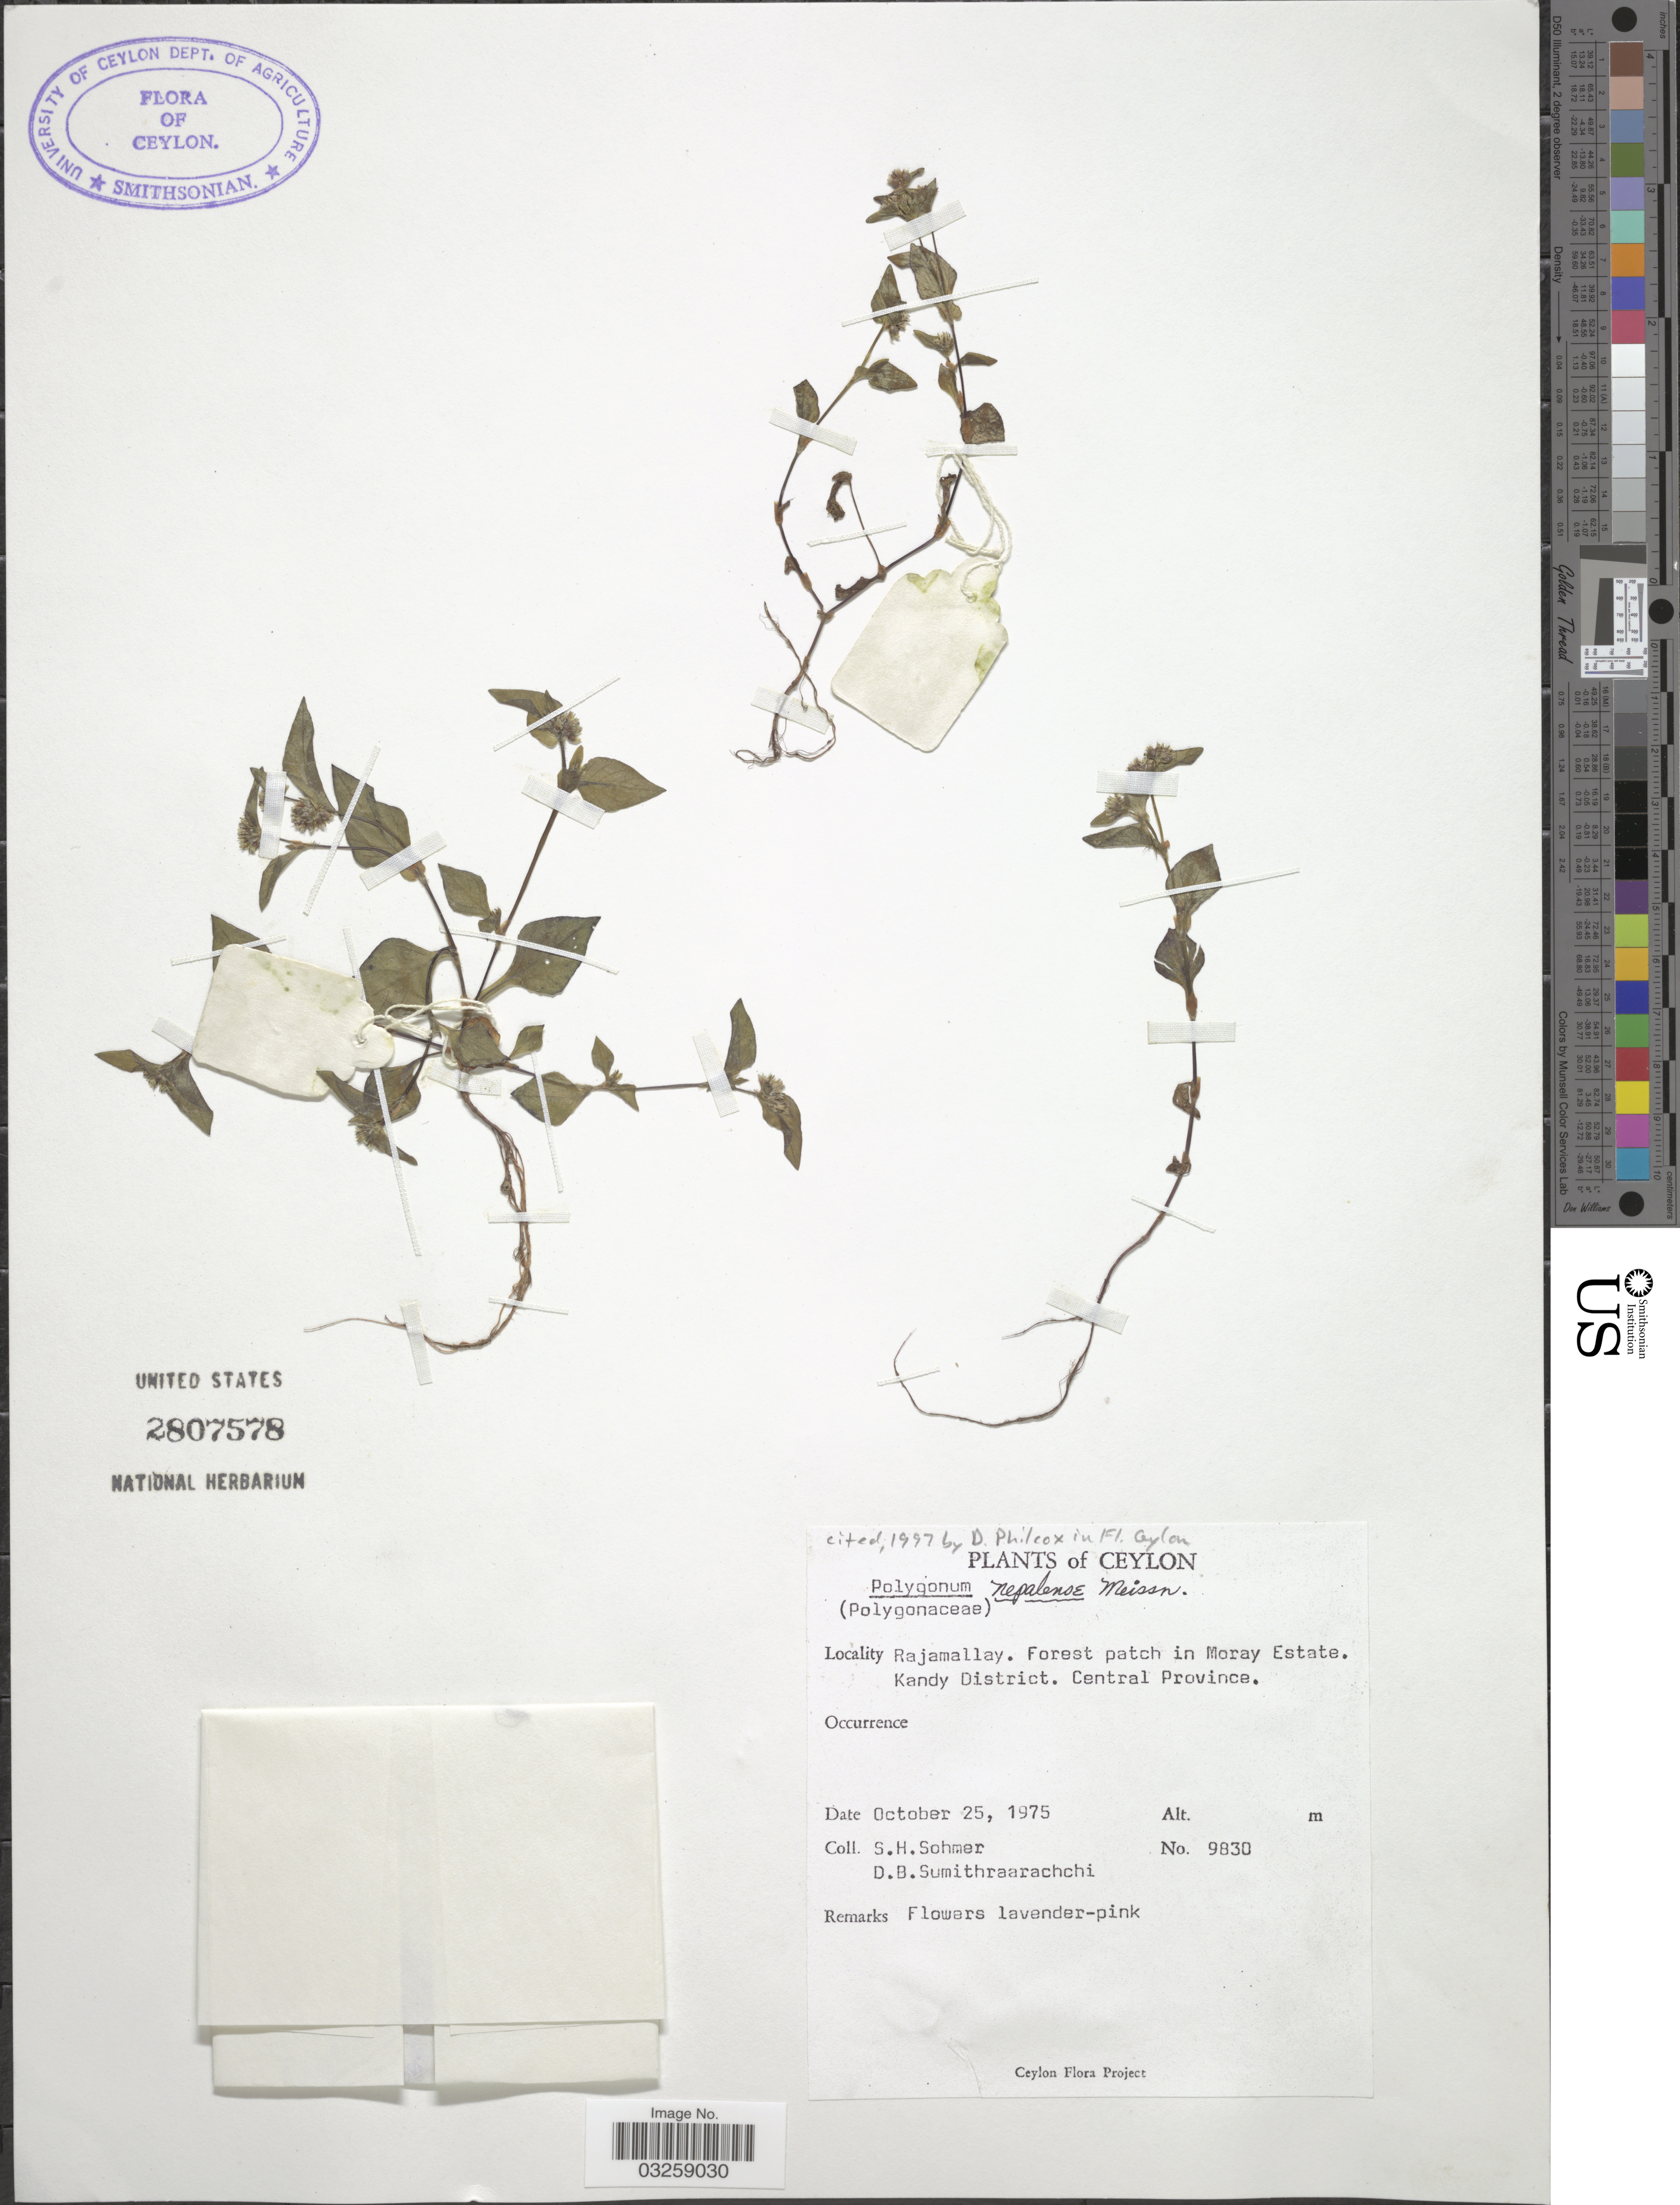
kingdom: Plantae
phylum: Tracheophyta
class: Magnoliopsida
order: Caryophyllales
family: Polygonaceae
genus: Polygonum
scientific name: Polygonum nepalense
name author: Meisn.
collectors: S. H. Sohmer & D. B. Sumithraarachchi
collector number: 9830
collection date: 1975-10-25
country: Sri Lanka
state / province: Central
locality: Ceylon. Rajamallay. Forest patch in Moray Estate. Kandy District. Central Province.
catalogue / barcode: US 2807578